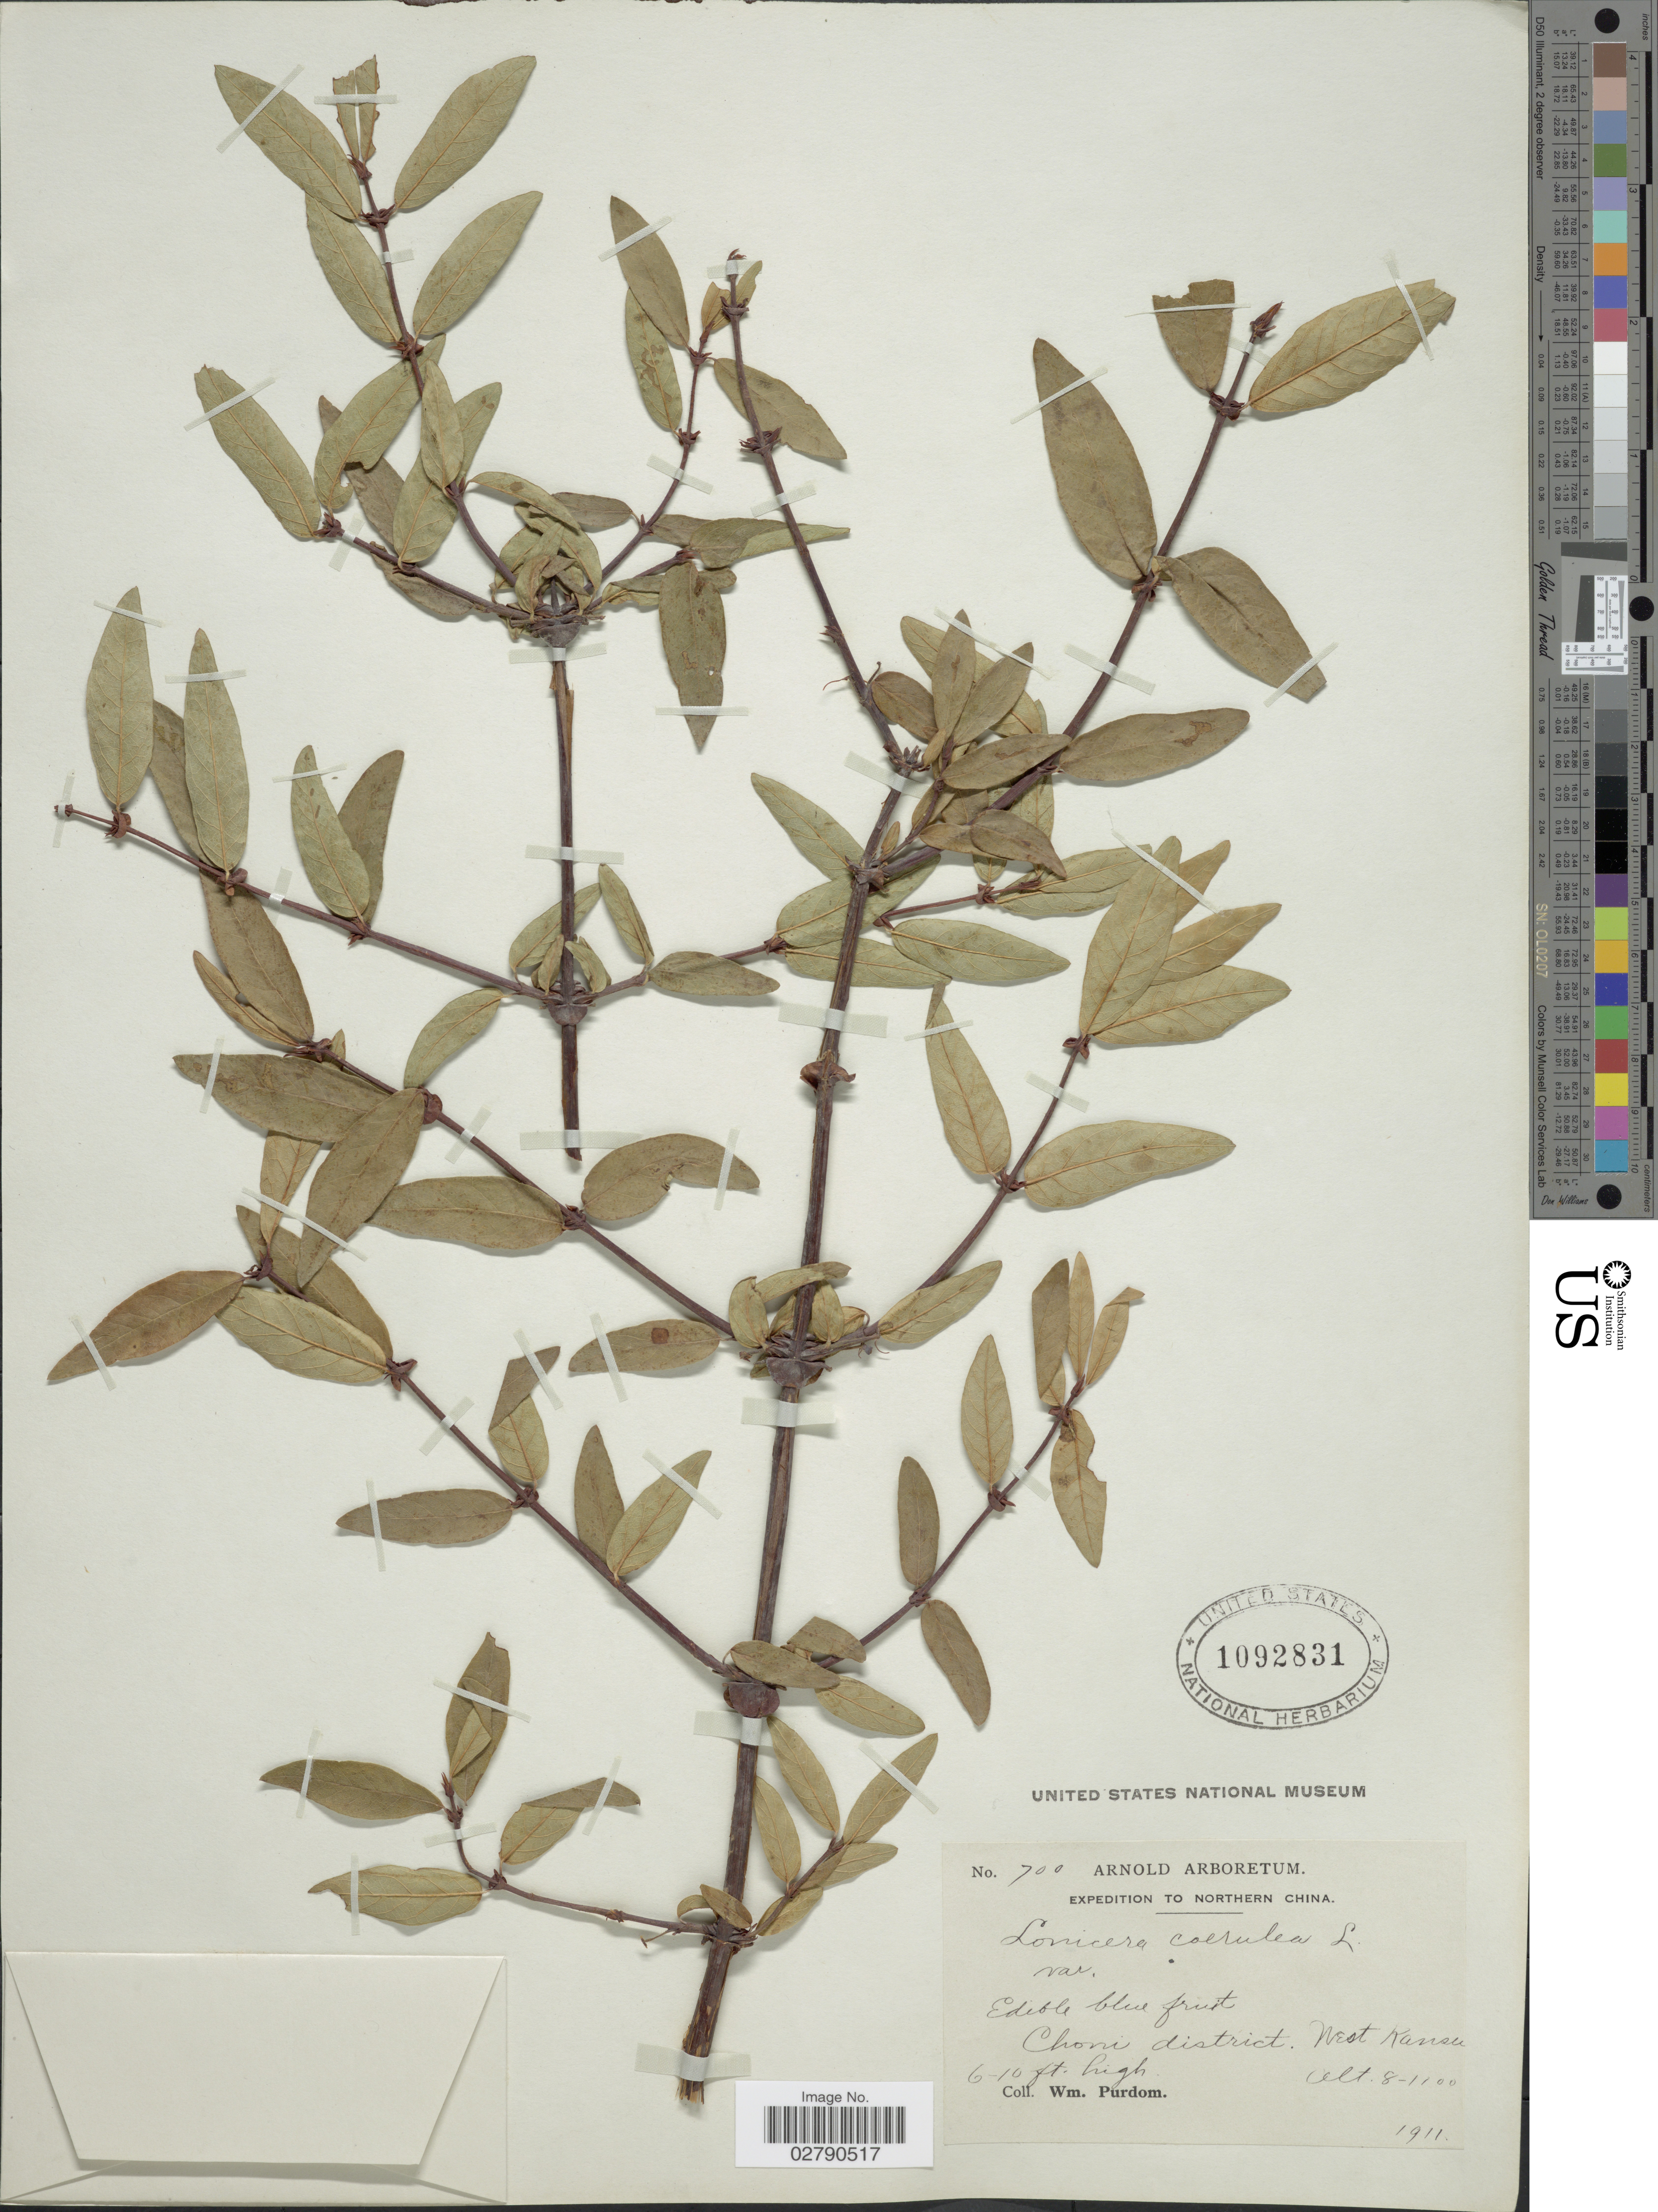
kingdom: Plantae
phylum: Tracheophyta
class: Magnoliopsida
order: Dipsacales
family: Caprifoliaceae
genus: Lonicera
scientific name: Lonicera caerulea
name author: L.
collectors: W. Purdom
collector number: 700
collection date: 1911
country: China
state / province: Gansu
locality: Northern China. Choni district. West Kansu.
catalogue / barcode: US 1092831